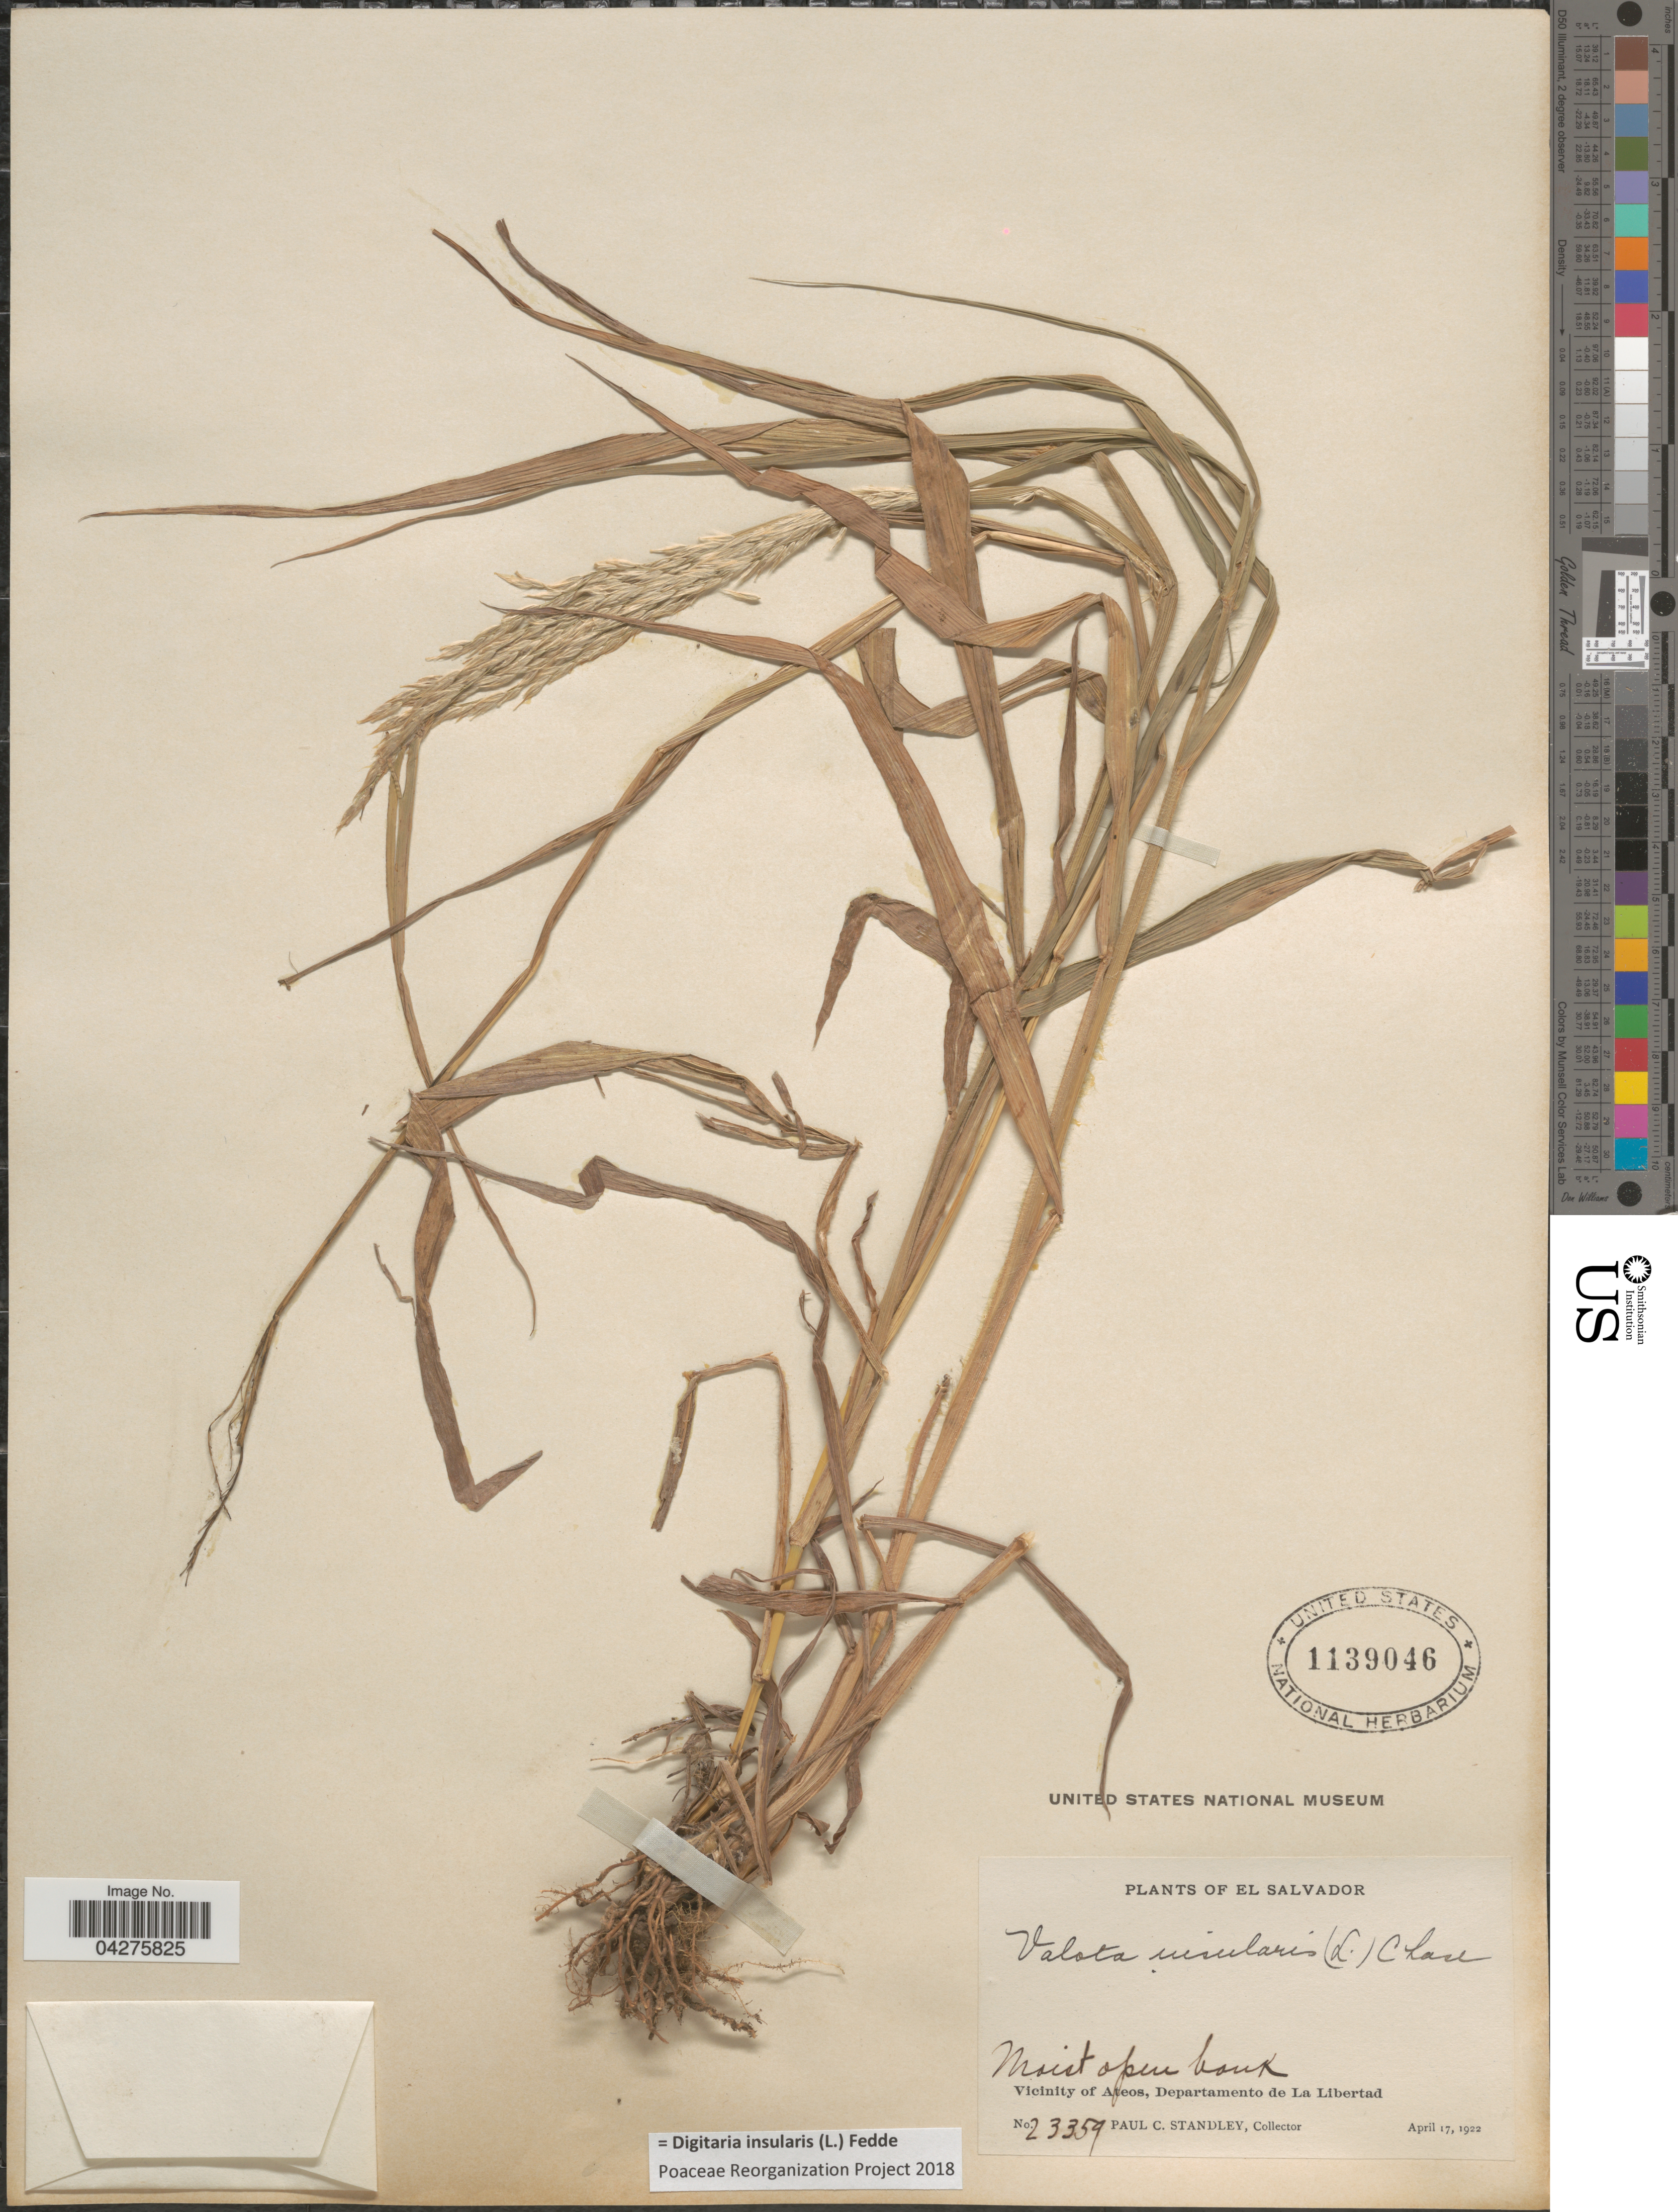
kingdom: Plantae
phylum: Tracheophyta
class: Liliopsida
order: Poales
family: Poaceae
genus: Digitaria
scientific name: Digitaria insularis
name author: (L.) Fedde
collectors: P. C. Standley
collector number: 23359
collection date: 1922-04-17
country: El Salvador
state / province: La Libertad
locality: Moist open bank. Vicinity of Ateos, Departamento de La Libertad.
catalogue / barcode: US 1139046